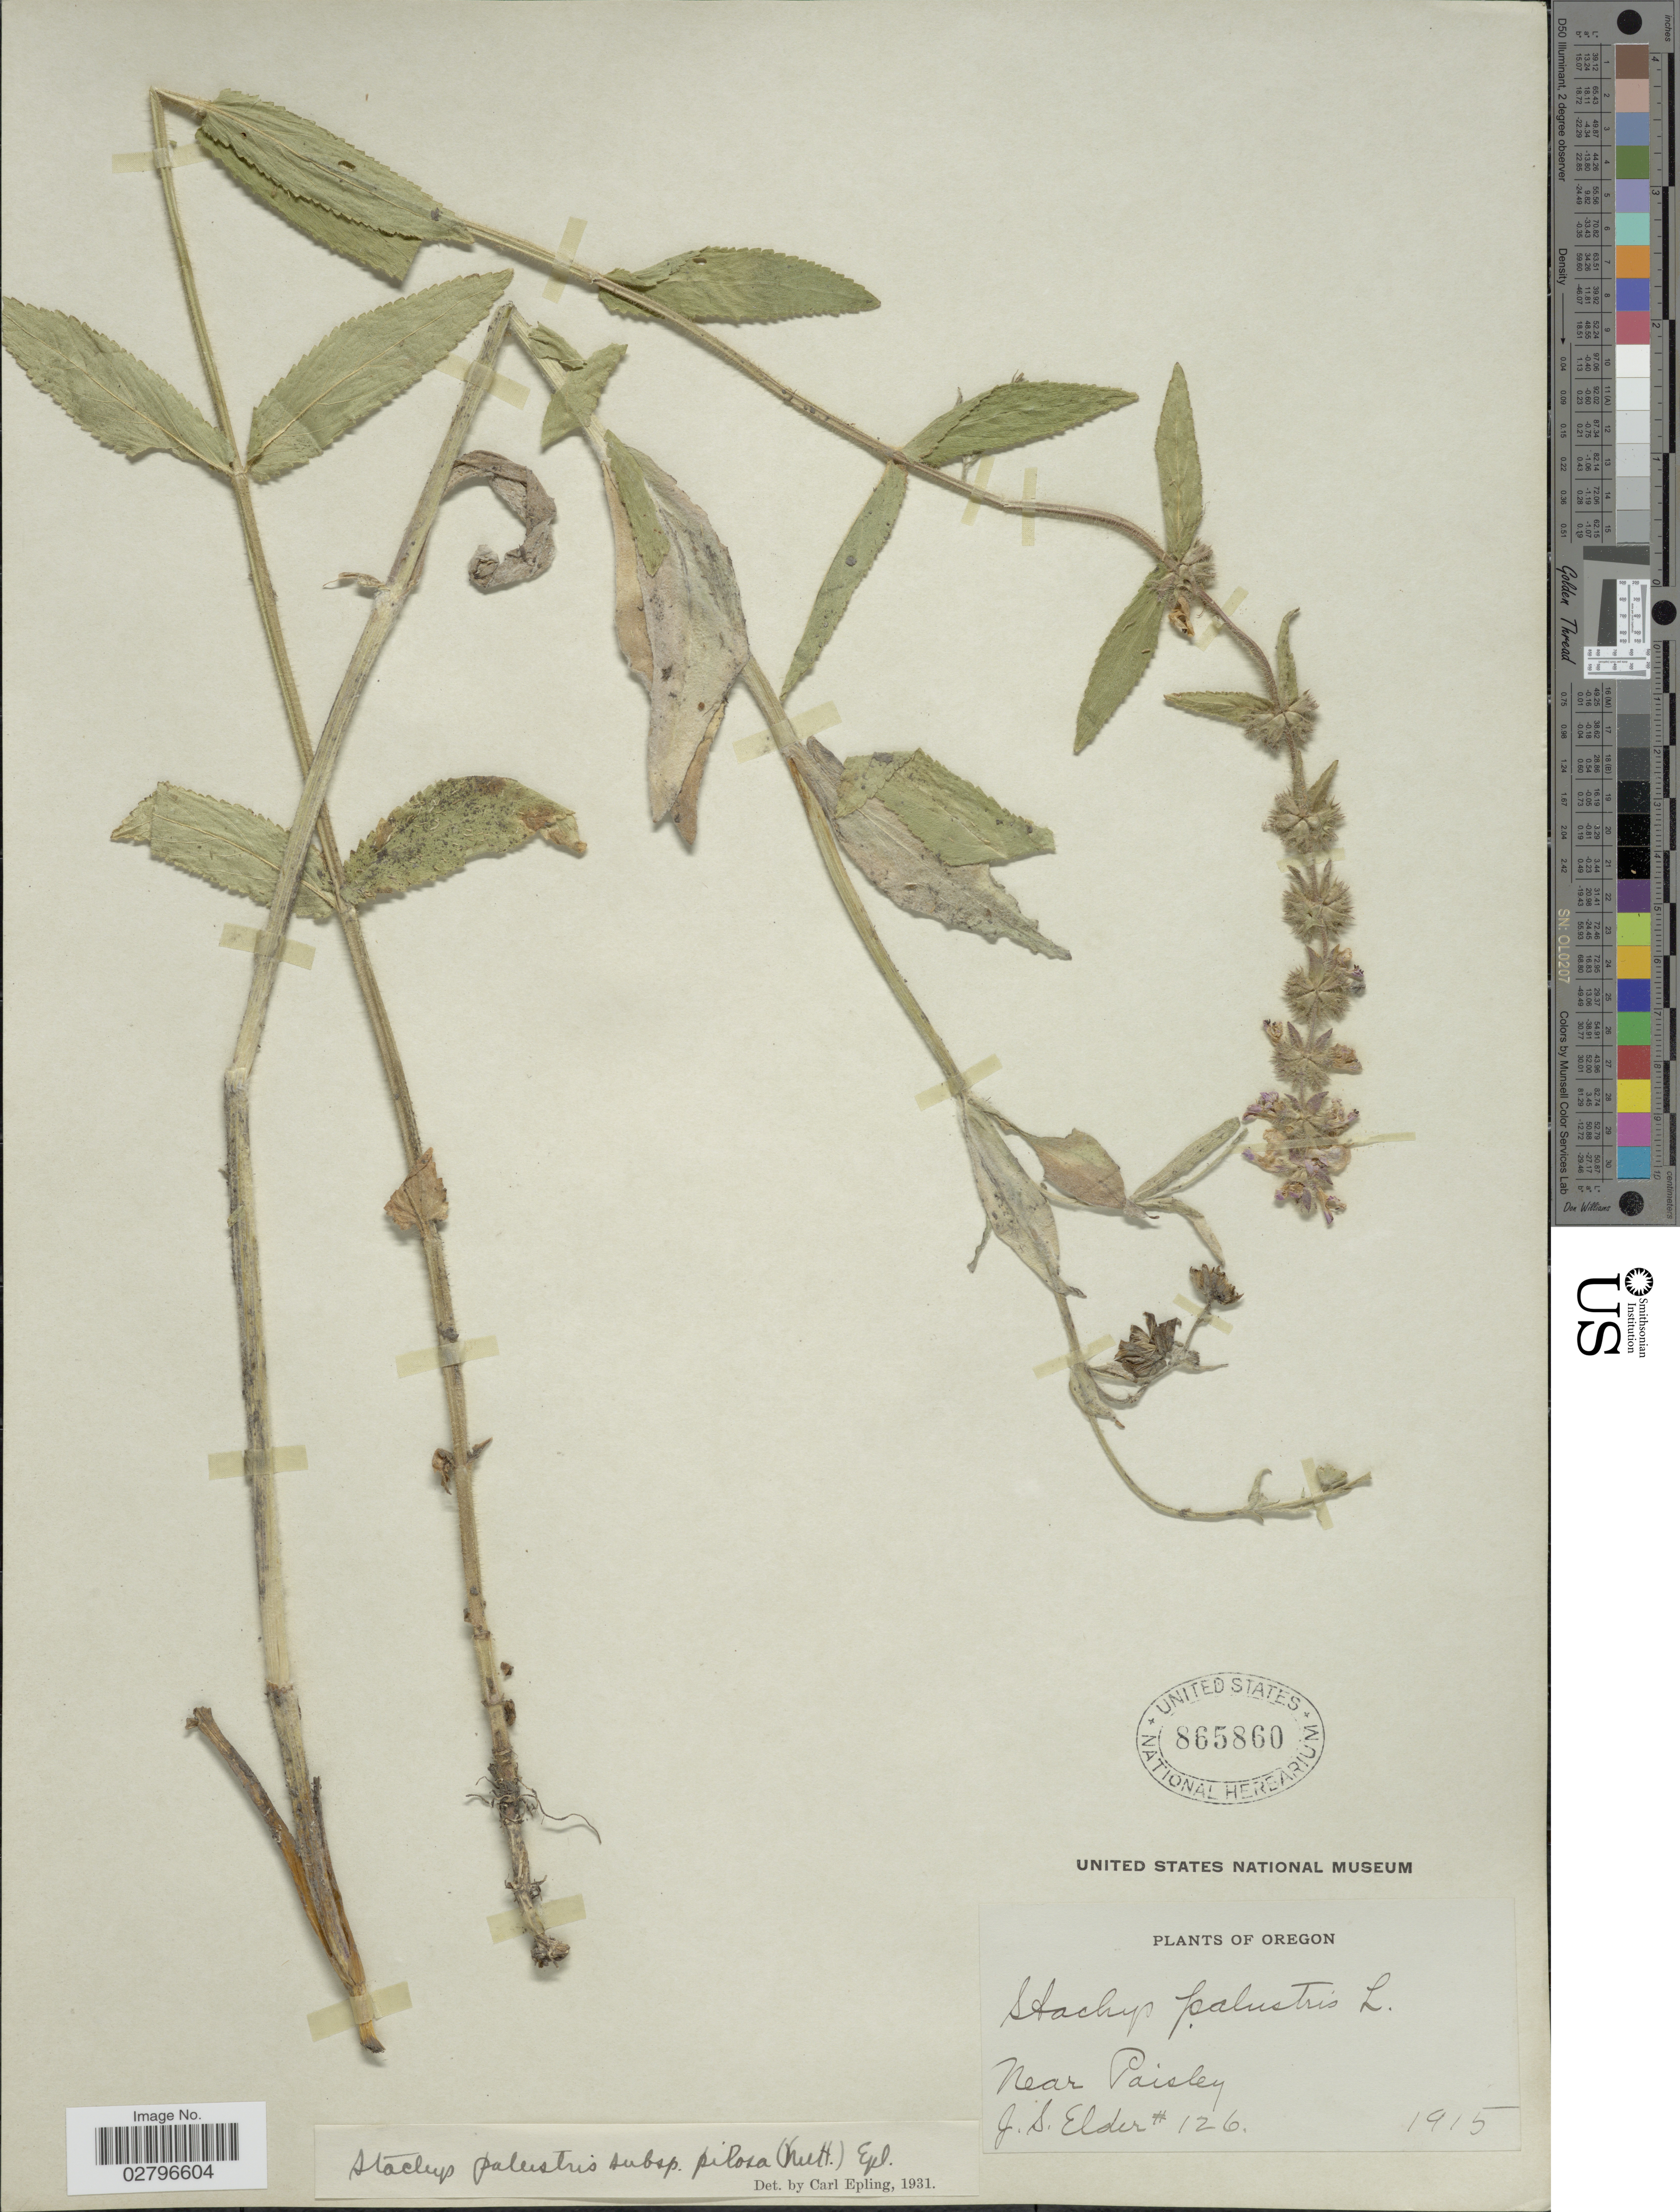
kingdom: Plantae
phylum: Tracheophyta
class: Magnoliopsida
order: Lamiales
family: Lamiaceae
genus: Stachys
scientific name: Stachys palustris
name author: L.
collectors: J. Elder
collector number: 126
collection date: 1915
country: United States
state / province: Oregon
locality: Near Paisley.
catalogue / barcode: US 865860